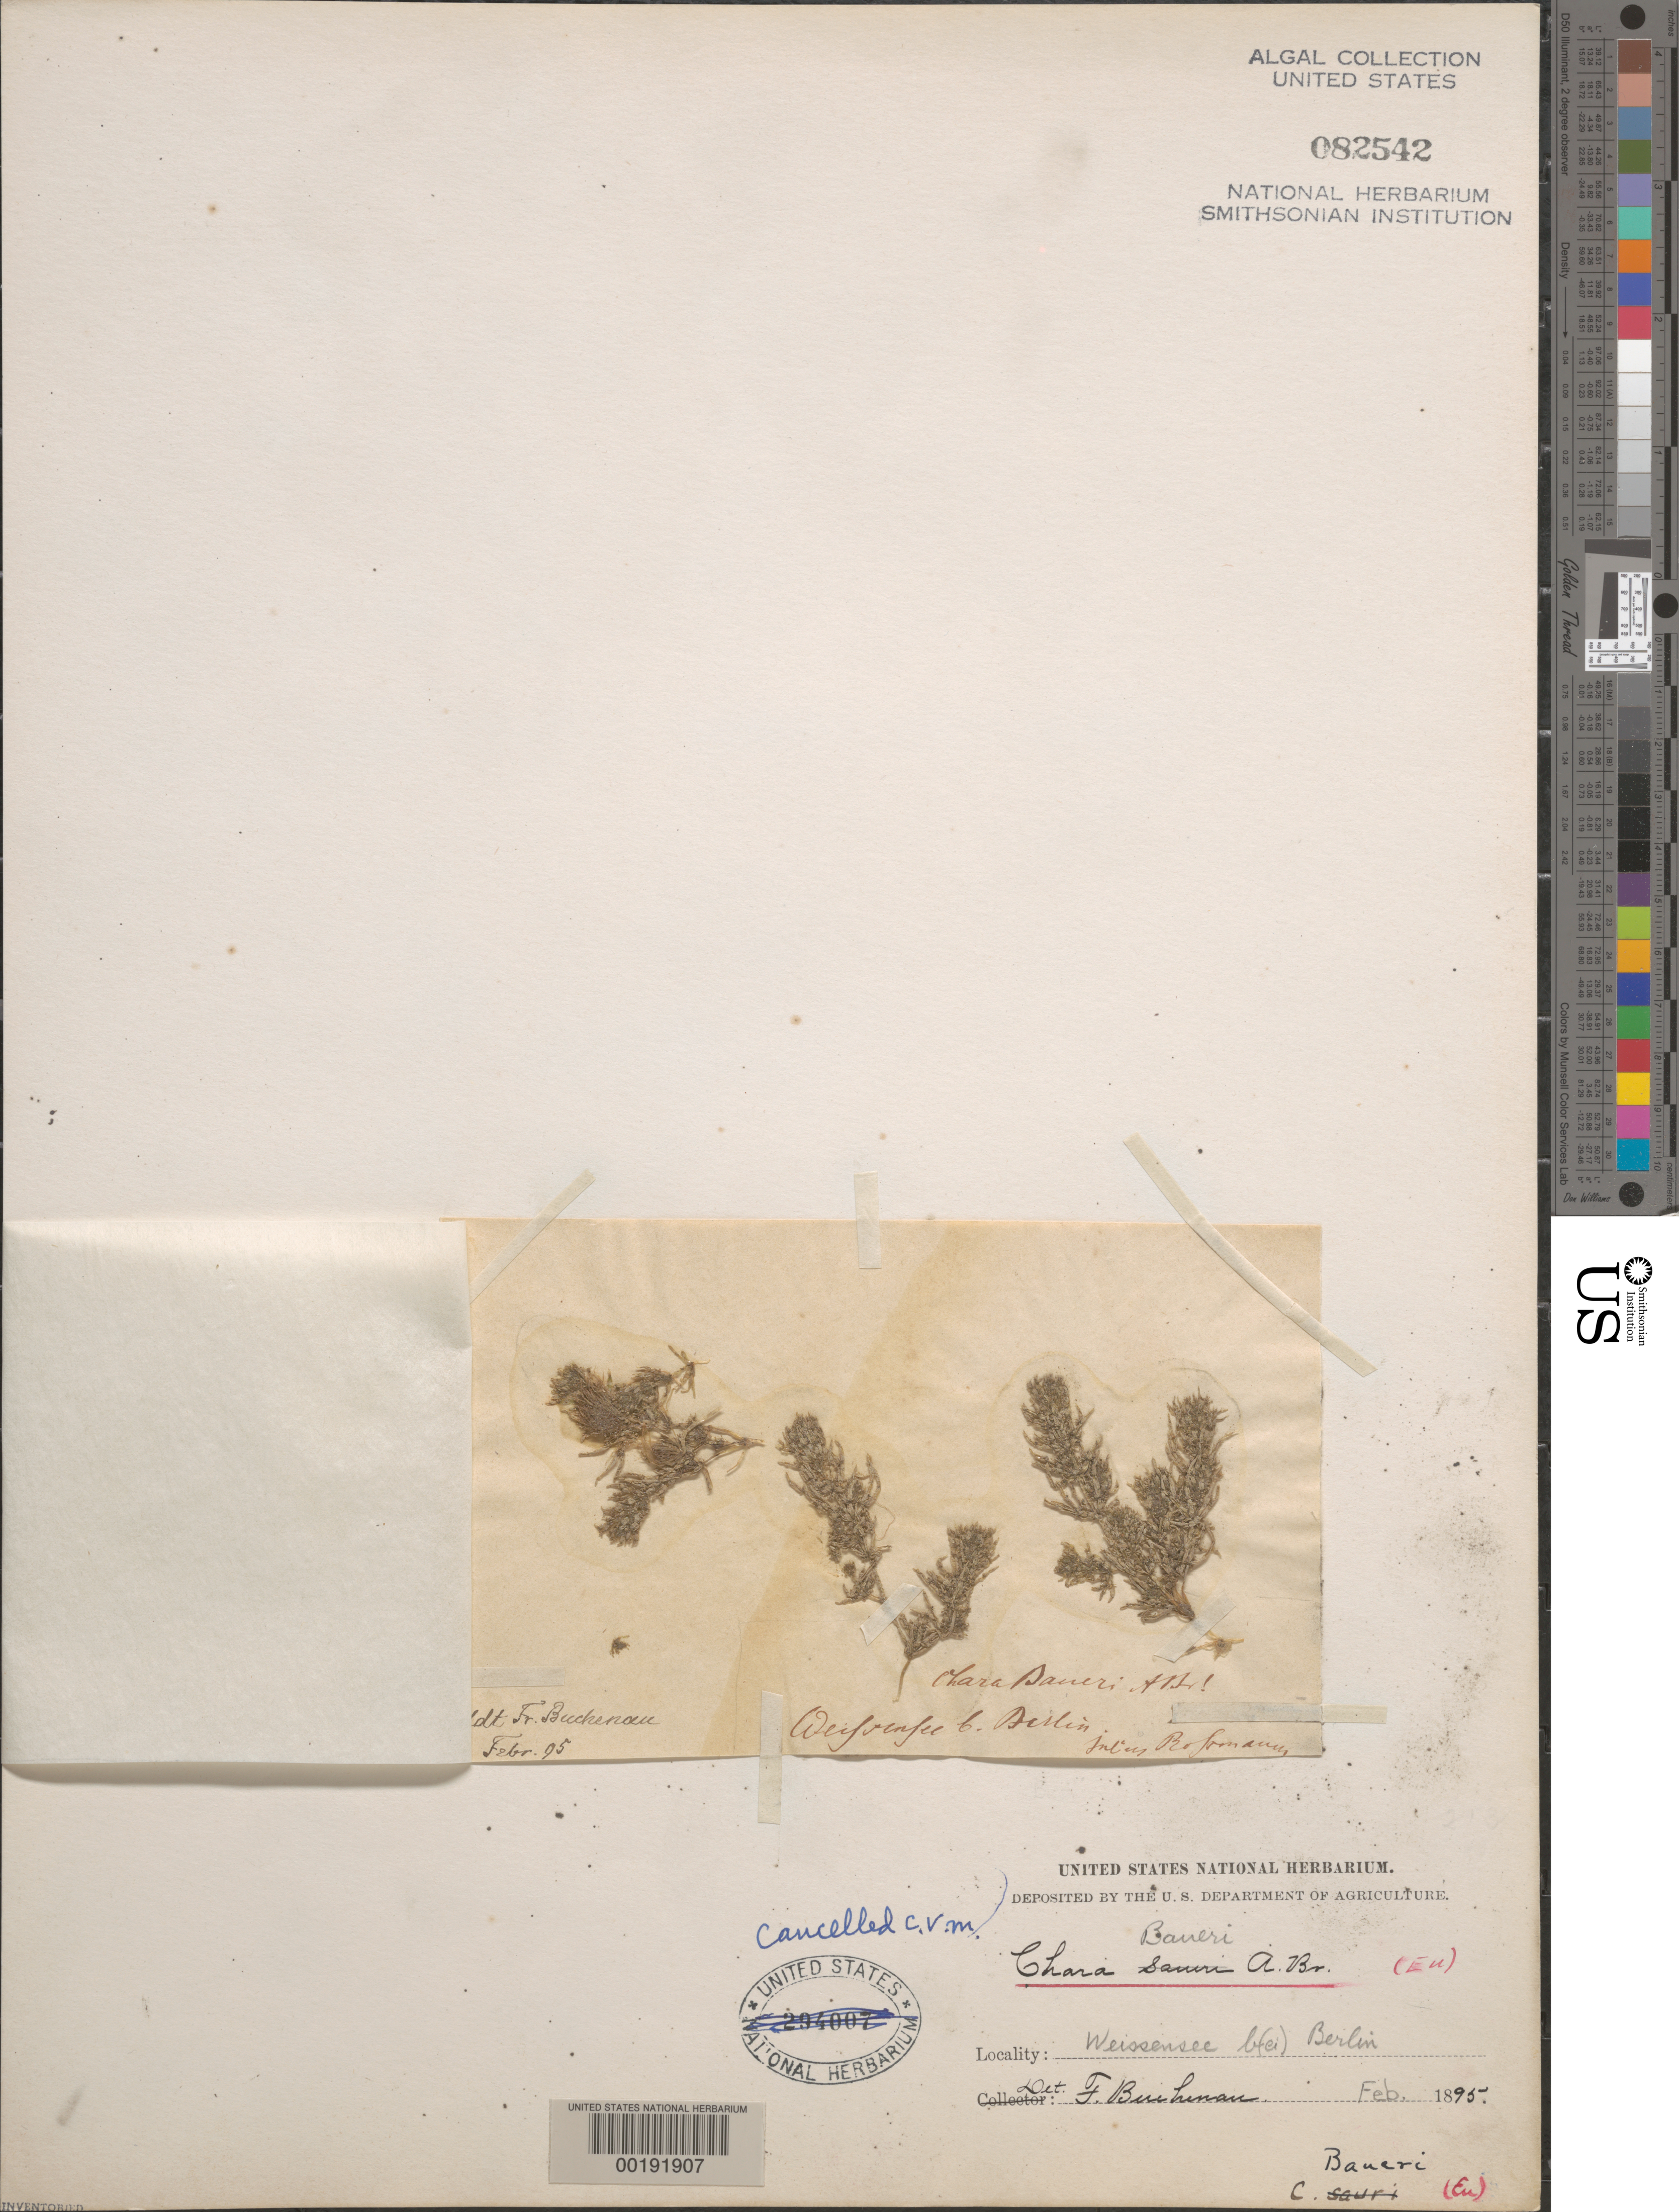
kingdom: Plantae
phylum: Charophyta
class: Charophyceae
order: Charales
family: Characeae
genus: Chara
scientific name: Chara baueri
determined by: Buchenau, Franz G. P.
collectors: J. Rossmann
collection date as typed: Feb 1895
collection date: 1895-02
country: Germany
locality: Weissensee, near Berlin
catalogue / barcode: US 82542